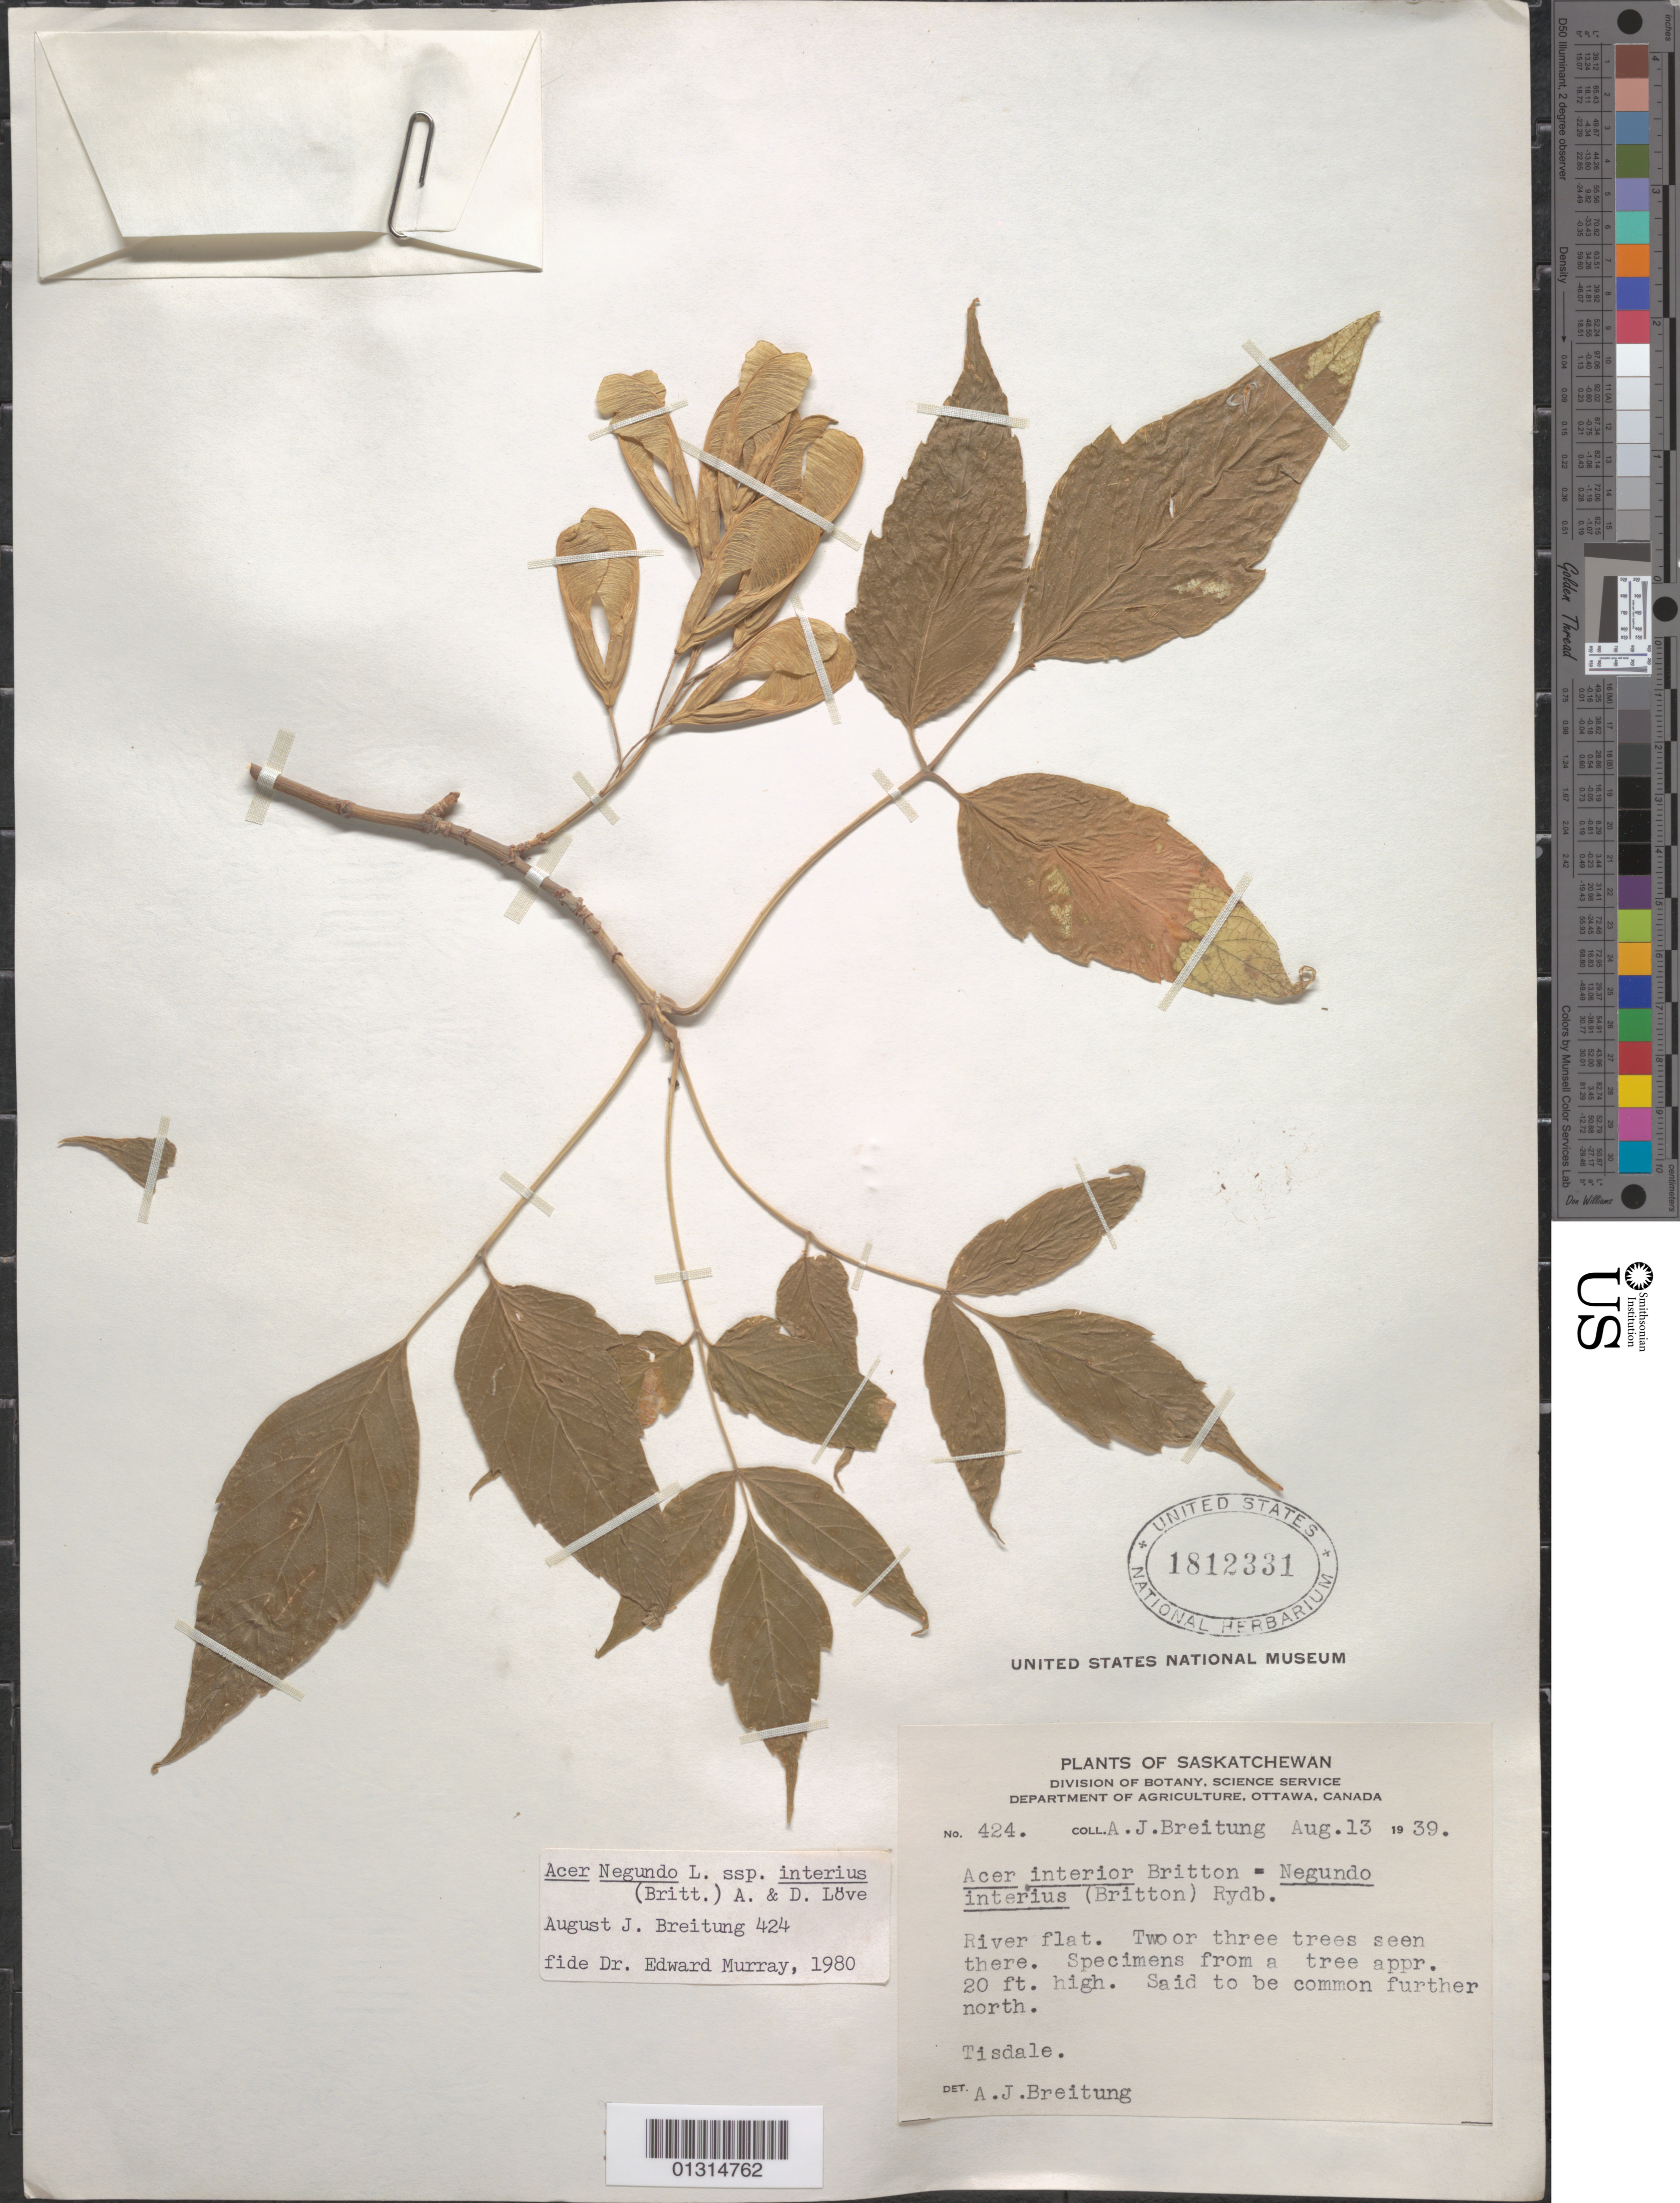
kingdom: Plantae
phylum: Tracheophyta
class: Magnoliopsida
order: Sapindales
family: Sapindaceae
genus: Acer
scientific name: Acer negundo subsp. interius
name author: (Britton) Á. Löve & D. Löve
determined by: Murray, Edward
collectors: A. Breitung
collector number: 424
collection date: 1939-08-13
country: Canada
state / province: Saskatchewan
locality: Tisdale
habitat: River flat. Two or three trees seen there. Said to be common further north.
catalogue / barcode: US 1812331